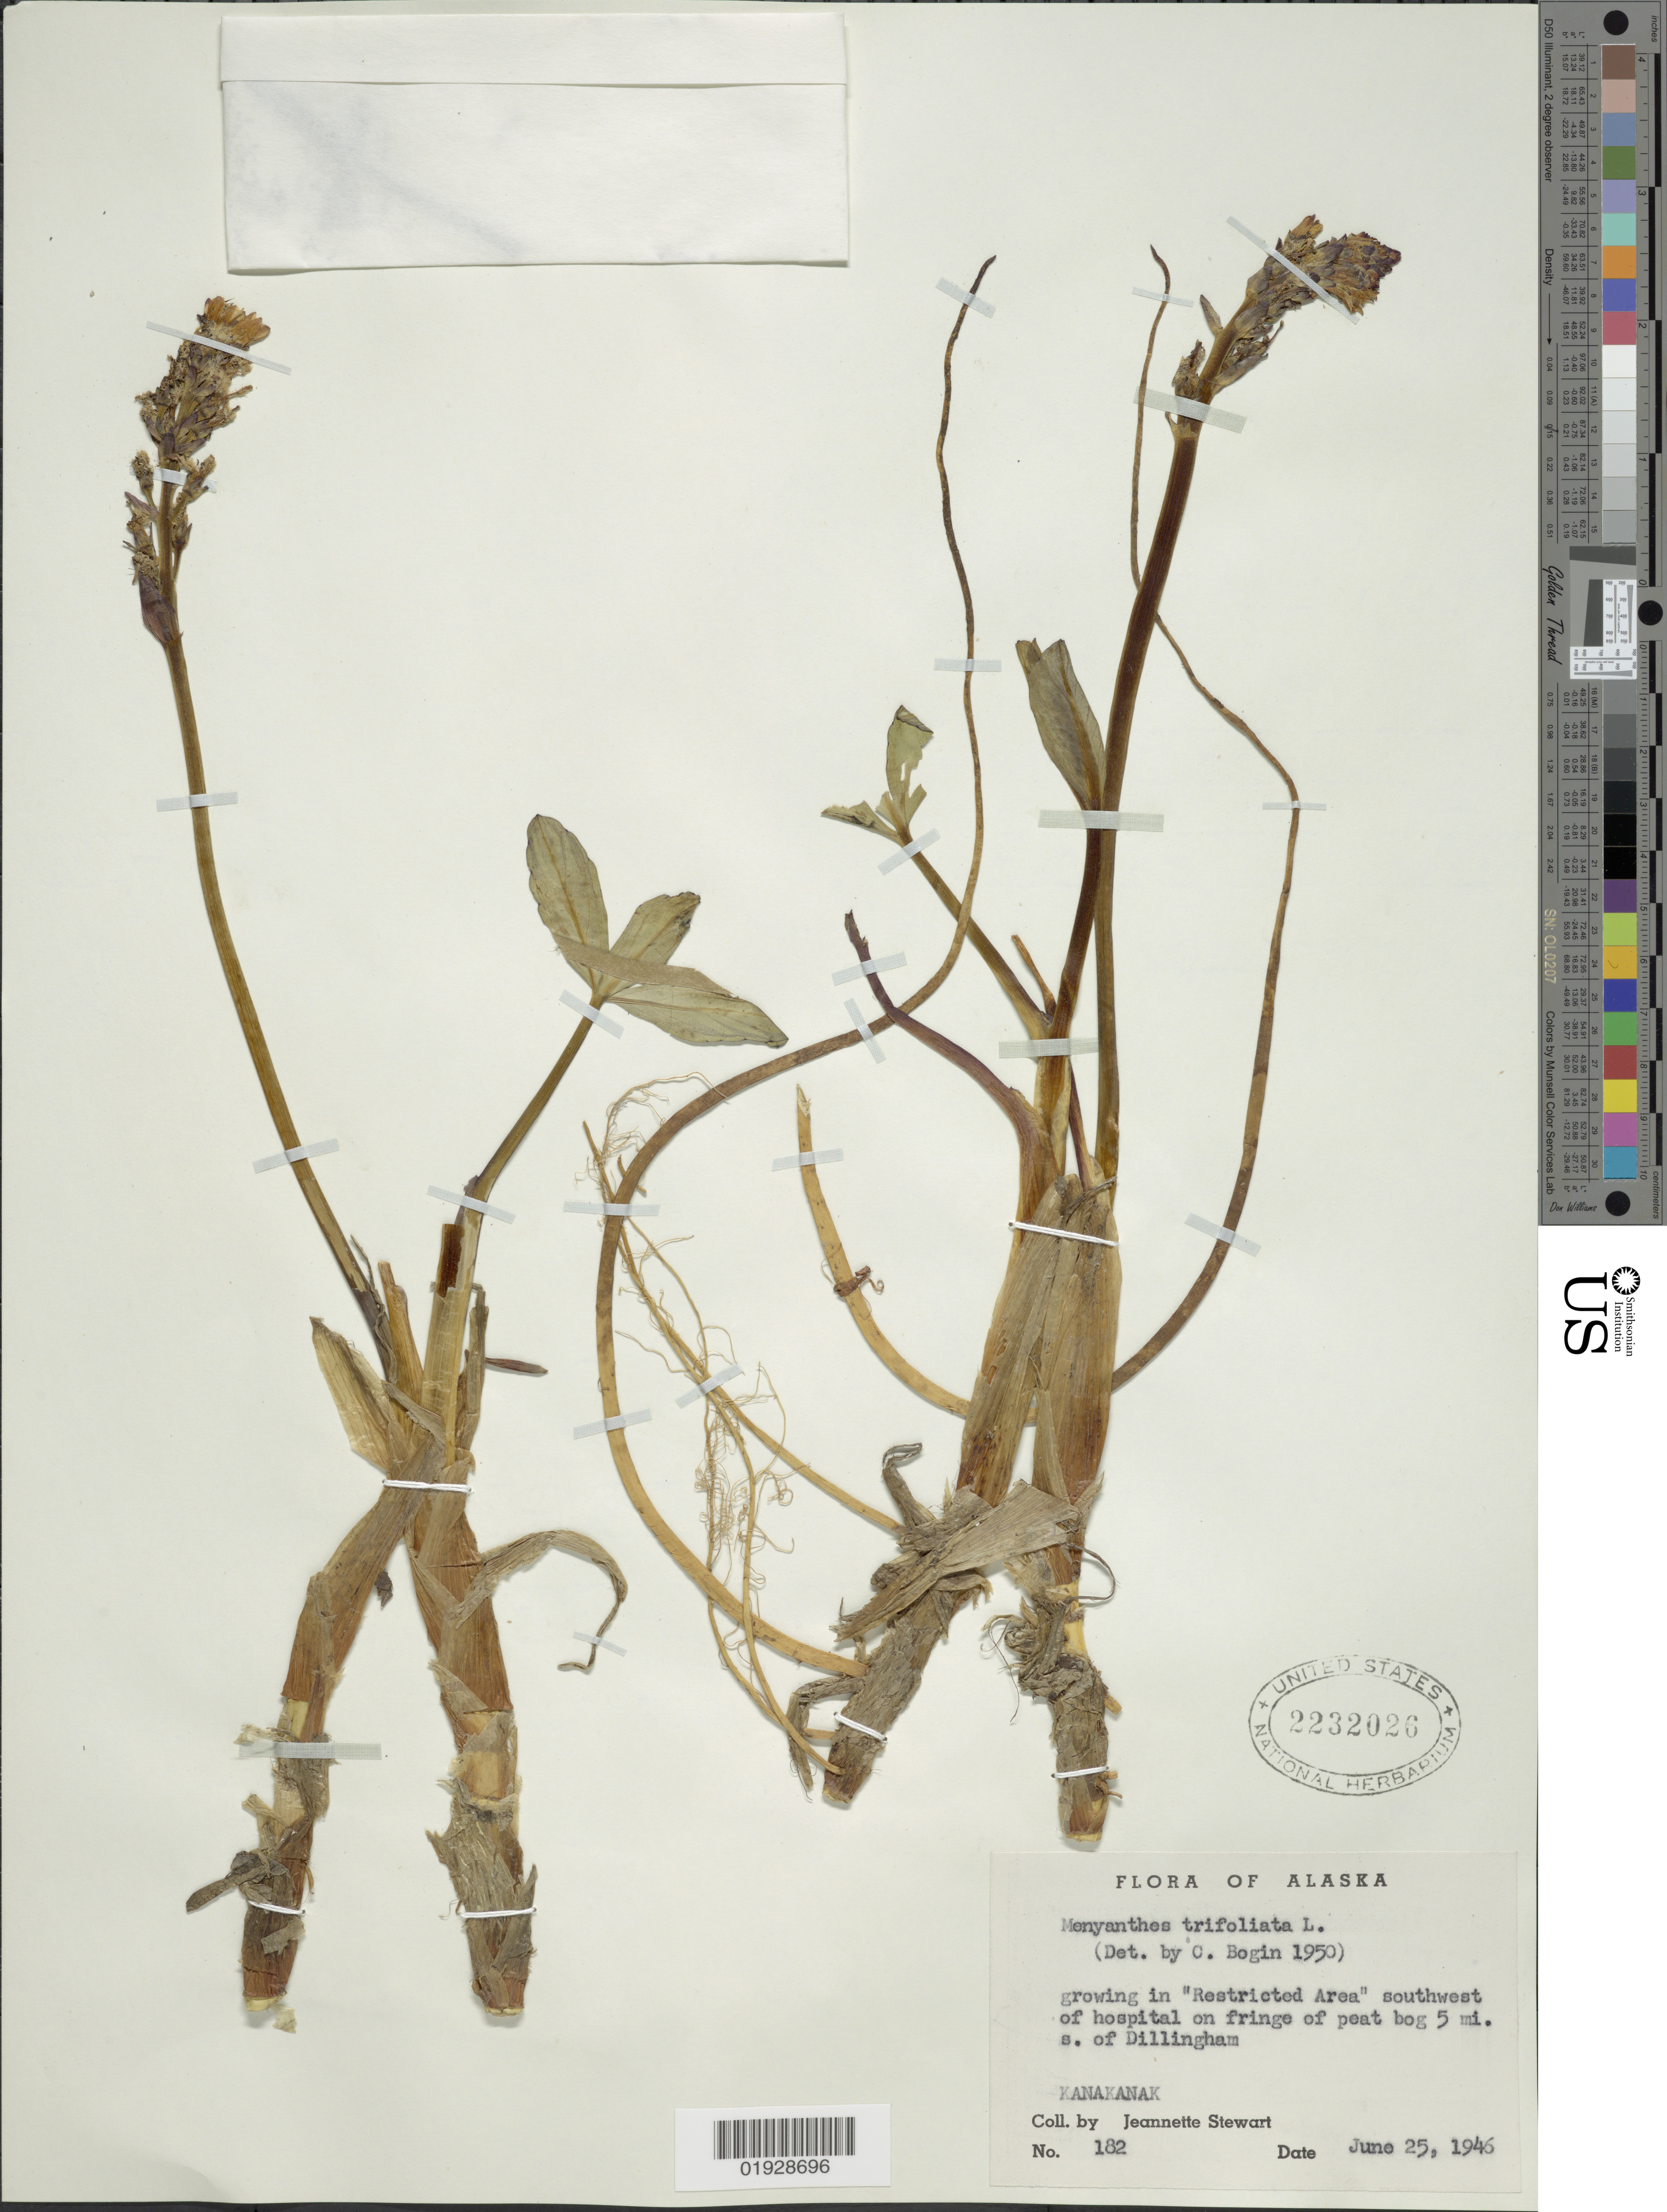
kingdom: Plantae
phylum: Tracheophyta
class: Magnoliopsida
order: Asterales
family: Menyanthaceae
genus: Menyanthes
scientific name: Menyanthes trifoliata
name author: L.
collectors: J. Stewart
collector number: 182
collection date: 1946-06-25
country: United States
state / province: Alaska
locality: Restriced Area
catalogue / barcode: US 2232026